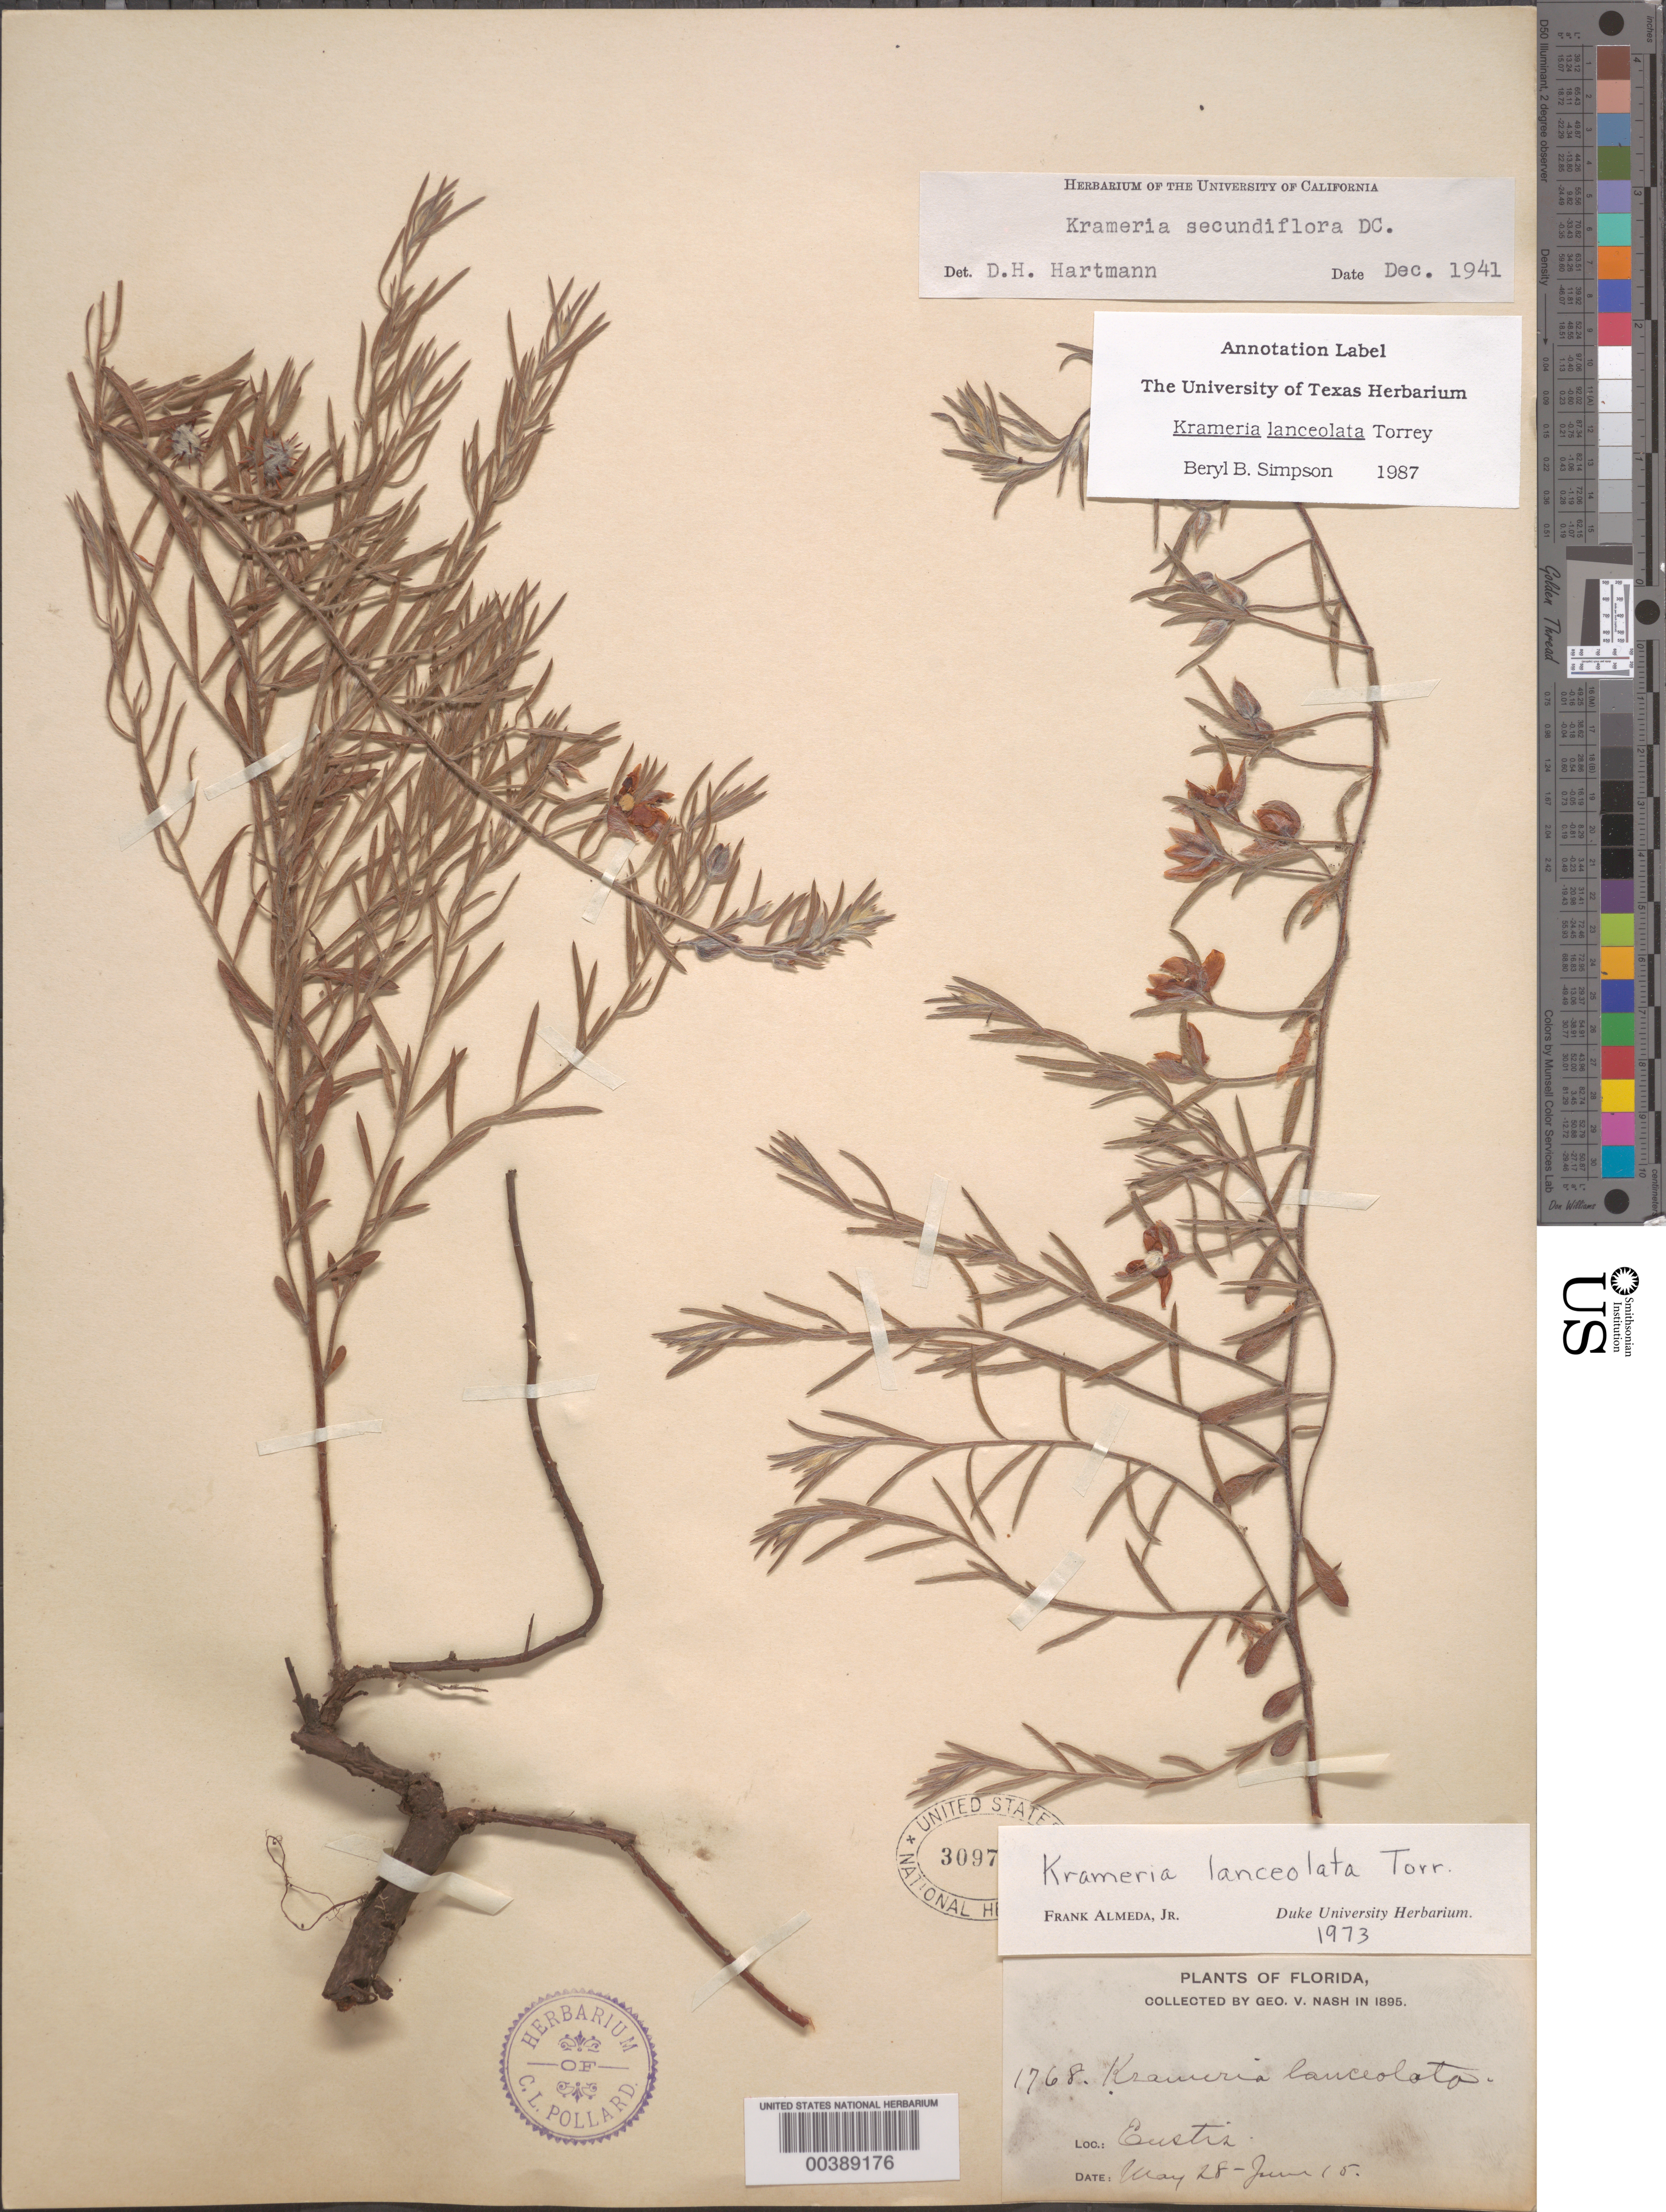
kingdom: Plantae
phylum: Tracheophyta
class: Magnoliopsida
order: Zygophyllales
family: Krameriaceae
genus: Krameria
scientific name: Krameria lanceolata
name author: Torr.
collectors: G. V. Nash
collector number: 1768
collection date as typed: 28 May 1895 to 15 Jun 1895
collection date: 1895-05-28/1895-06-15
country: United States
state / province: Florida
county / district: Lake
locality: Eustis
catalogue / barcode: US 309733